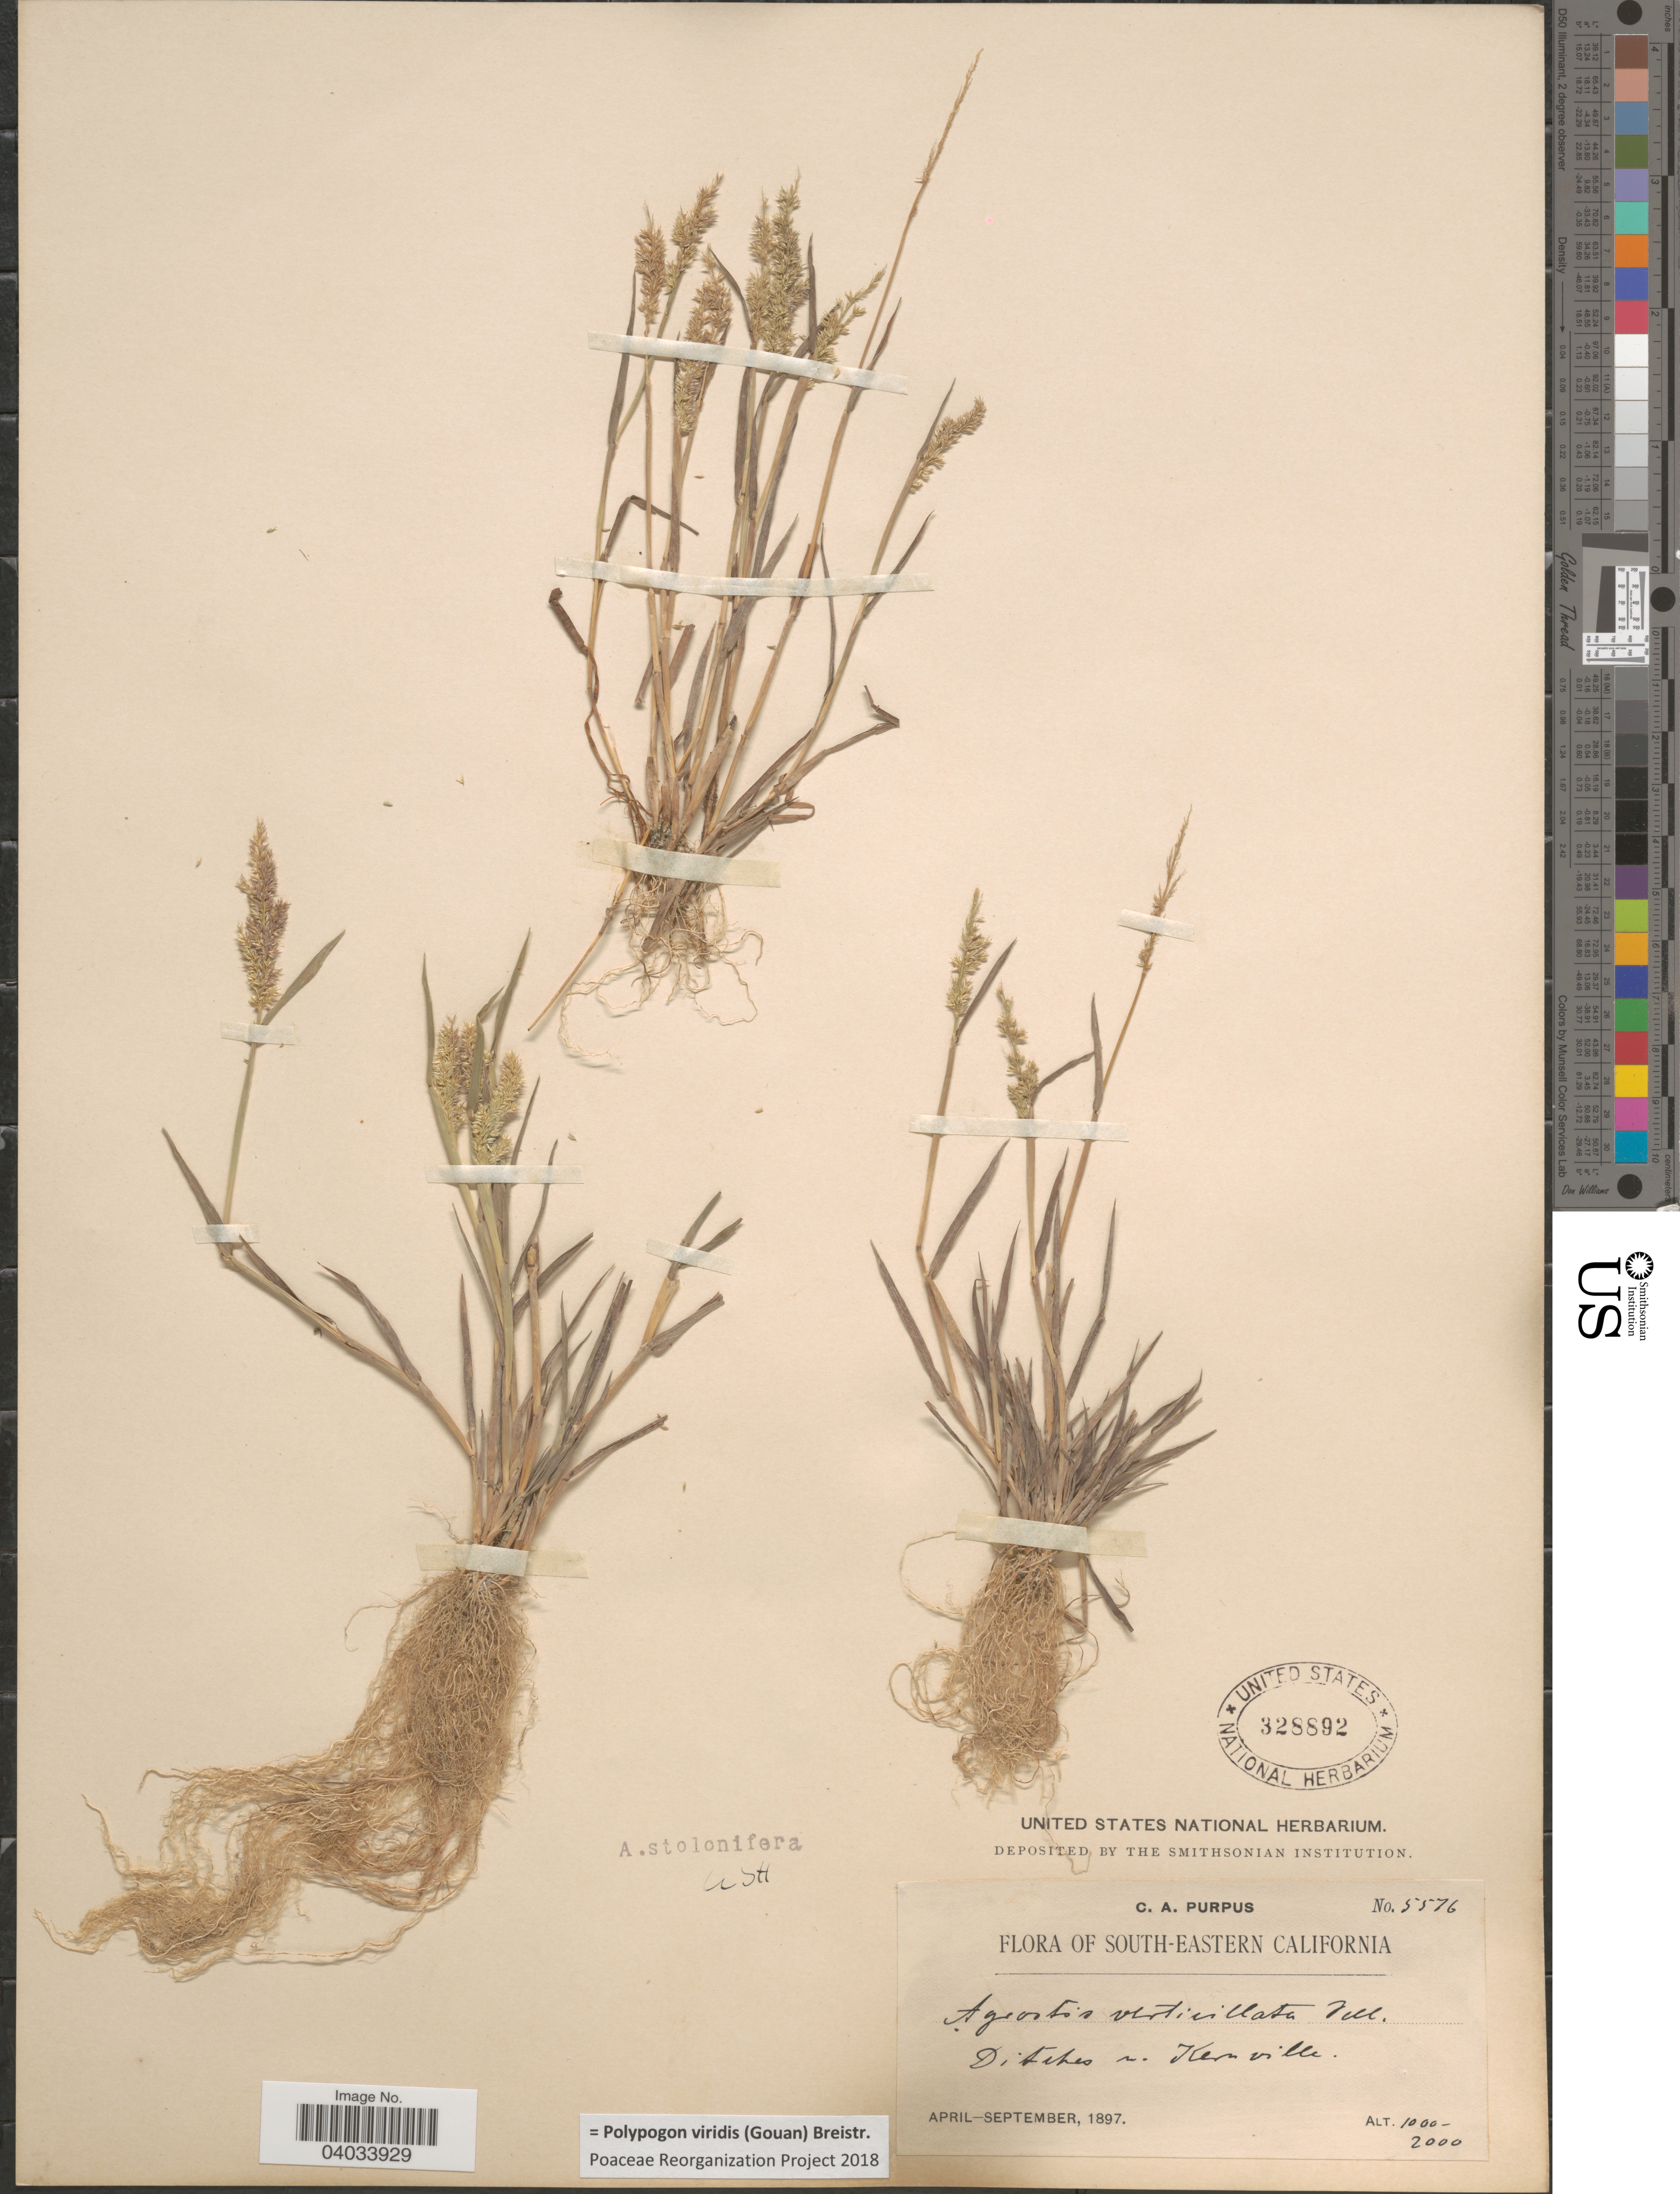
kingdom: Plantae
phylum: Tracheophyta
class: Liliopsida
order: Poales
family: Poaceae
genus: Polypogon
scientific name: Polypogon viridis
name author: (Gouan) Breistroffer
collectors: C. A. Purpus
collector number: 5576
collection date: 1897-04/1897-09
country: United States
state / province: California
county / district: Kern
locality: South-Eastern California. In Kernville.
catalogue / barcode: US 328892